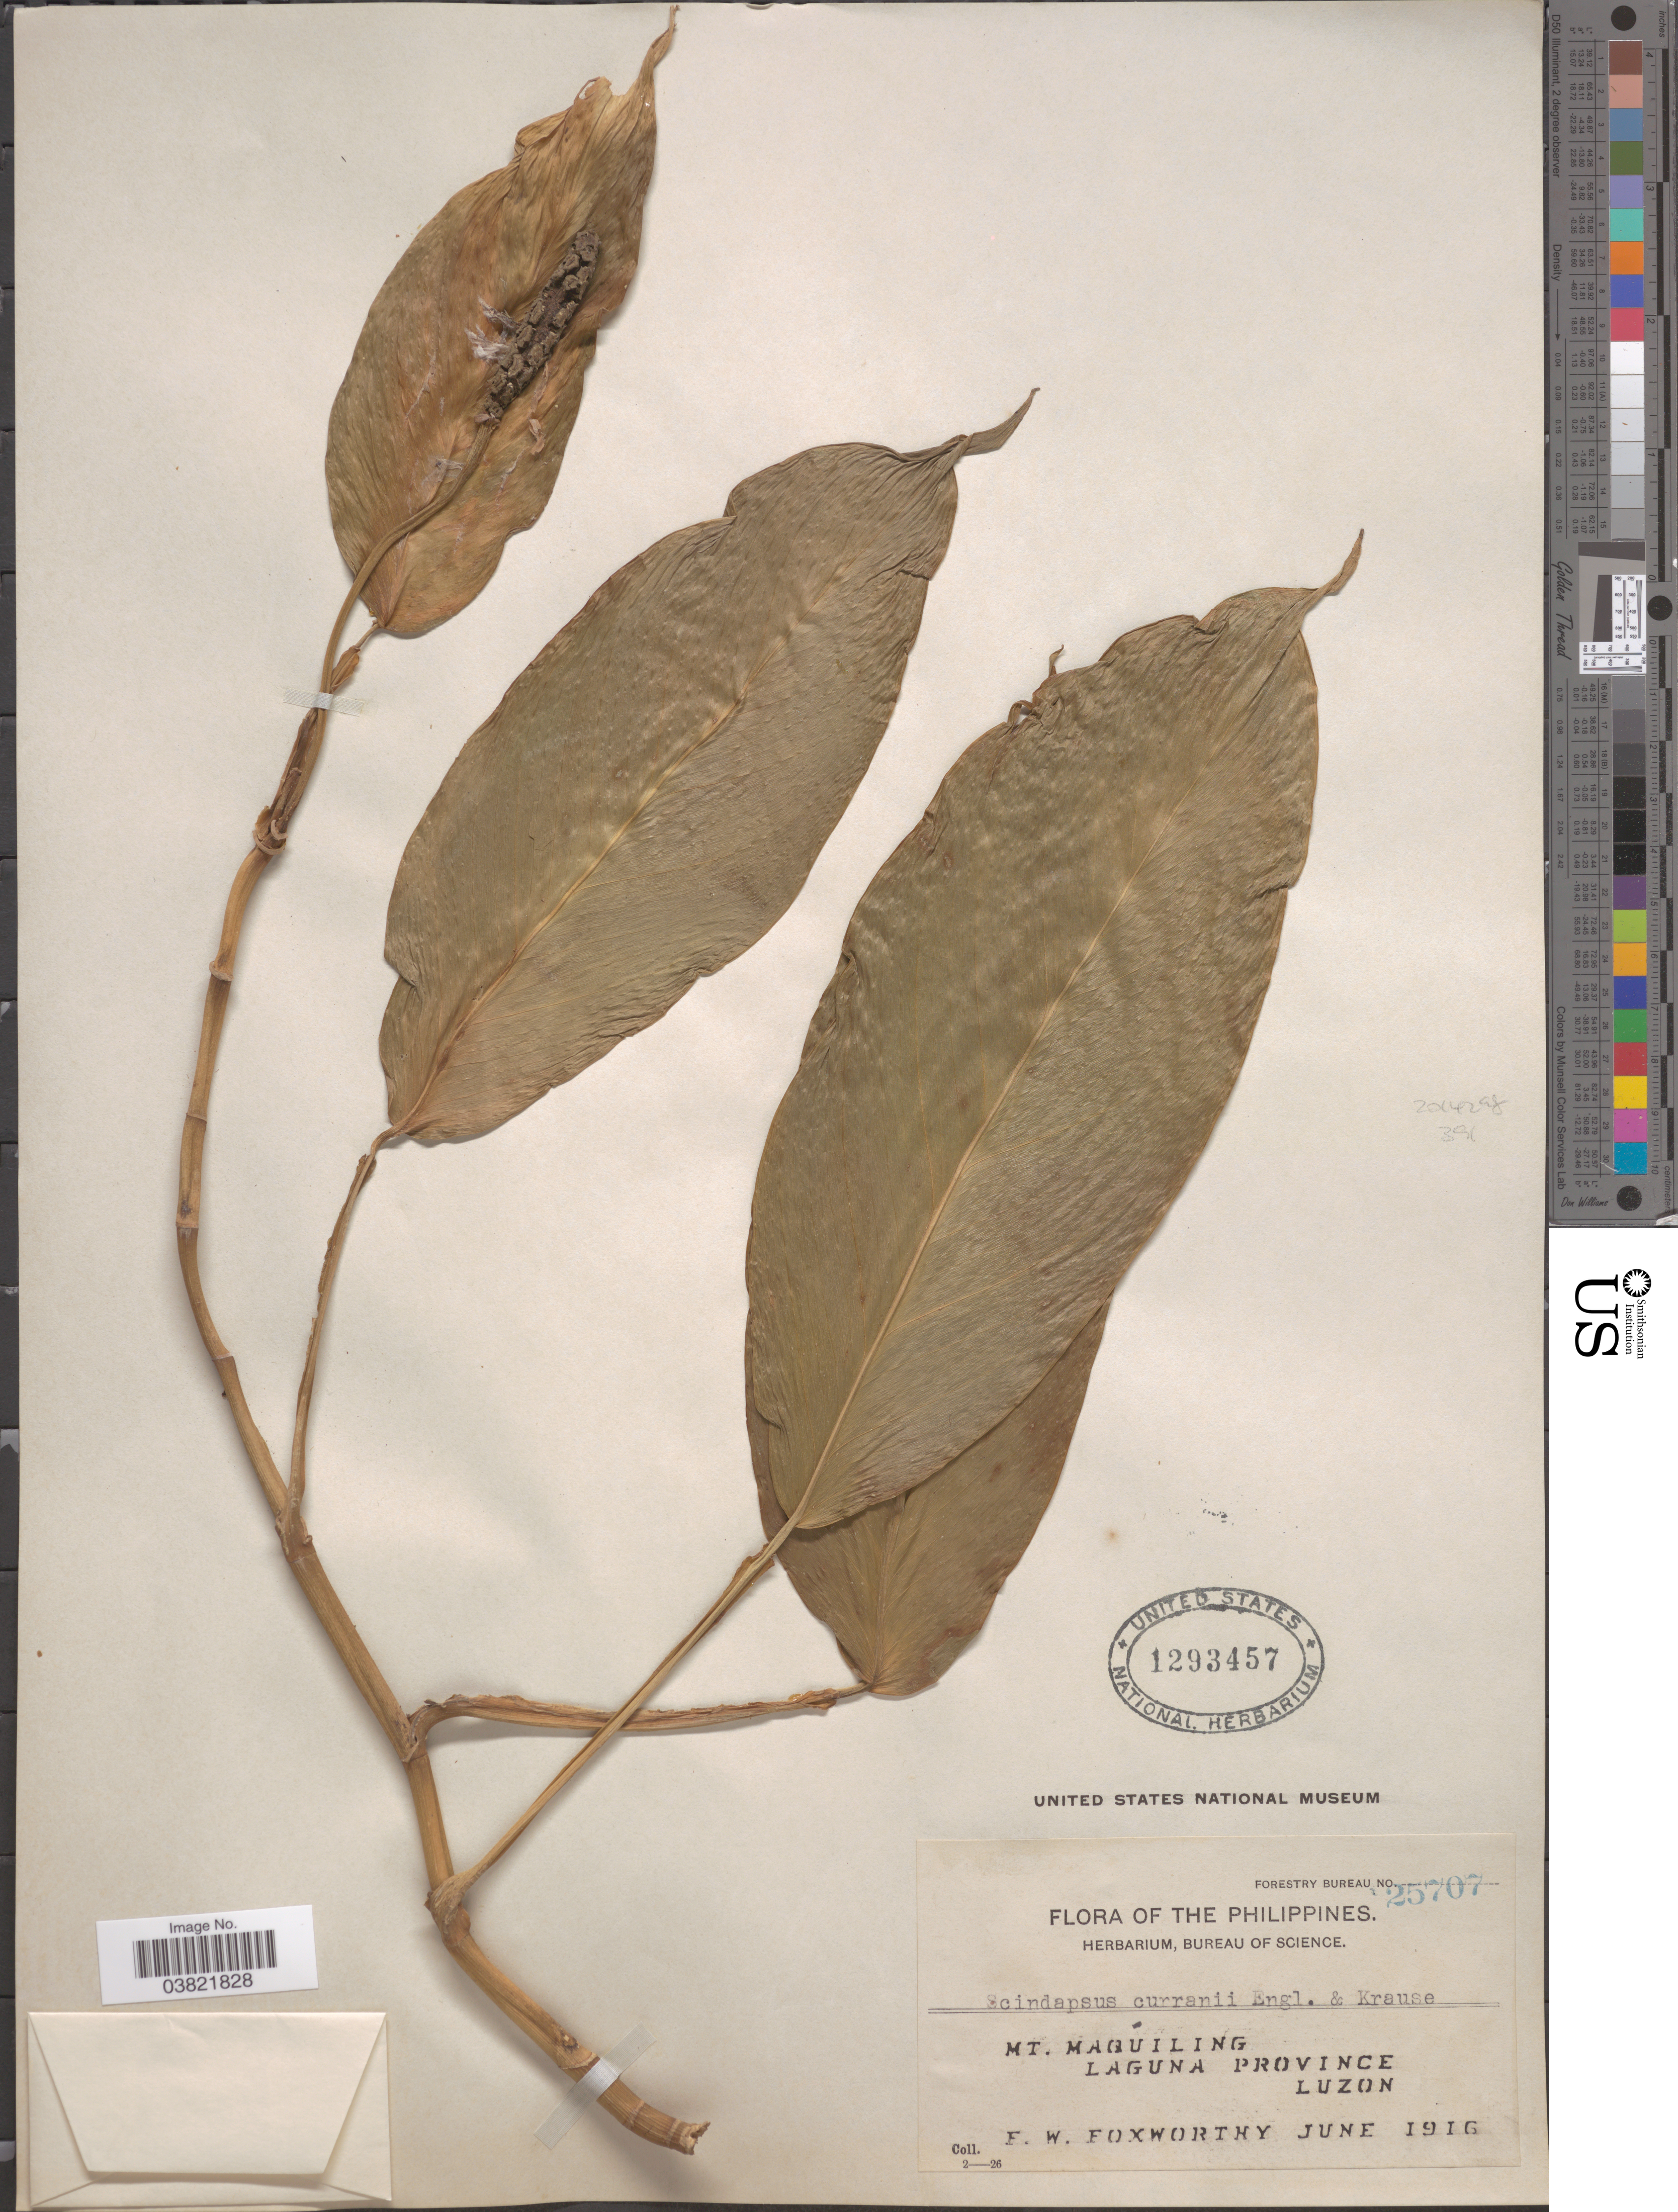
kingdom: Plantae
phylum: Tracheophyta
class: Liliopsida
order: Alismatales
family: Araceae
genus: Scindapsus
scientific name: Scindapsus curranii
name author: Engl. & K. Krause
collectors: F. W. Foxworthy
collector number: Forestry Bureau 25707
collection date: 1916-06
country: Philippines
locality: Mt. Maquiling, Laguna Province, Luzon.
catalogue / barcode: US 1293457